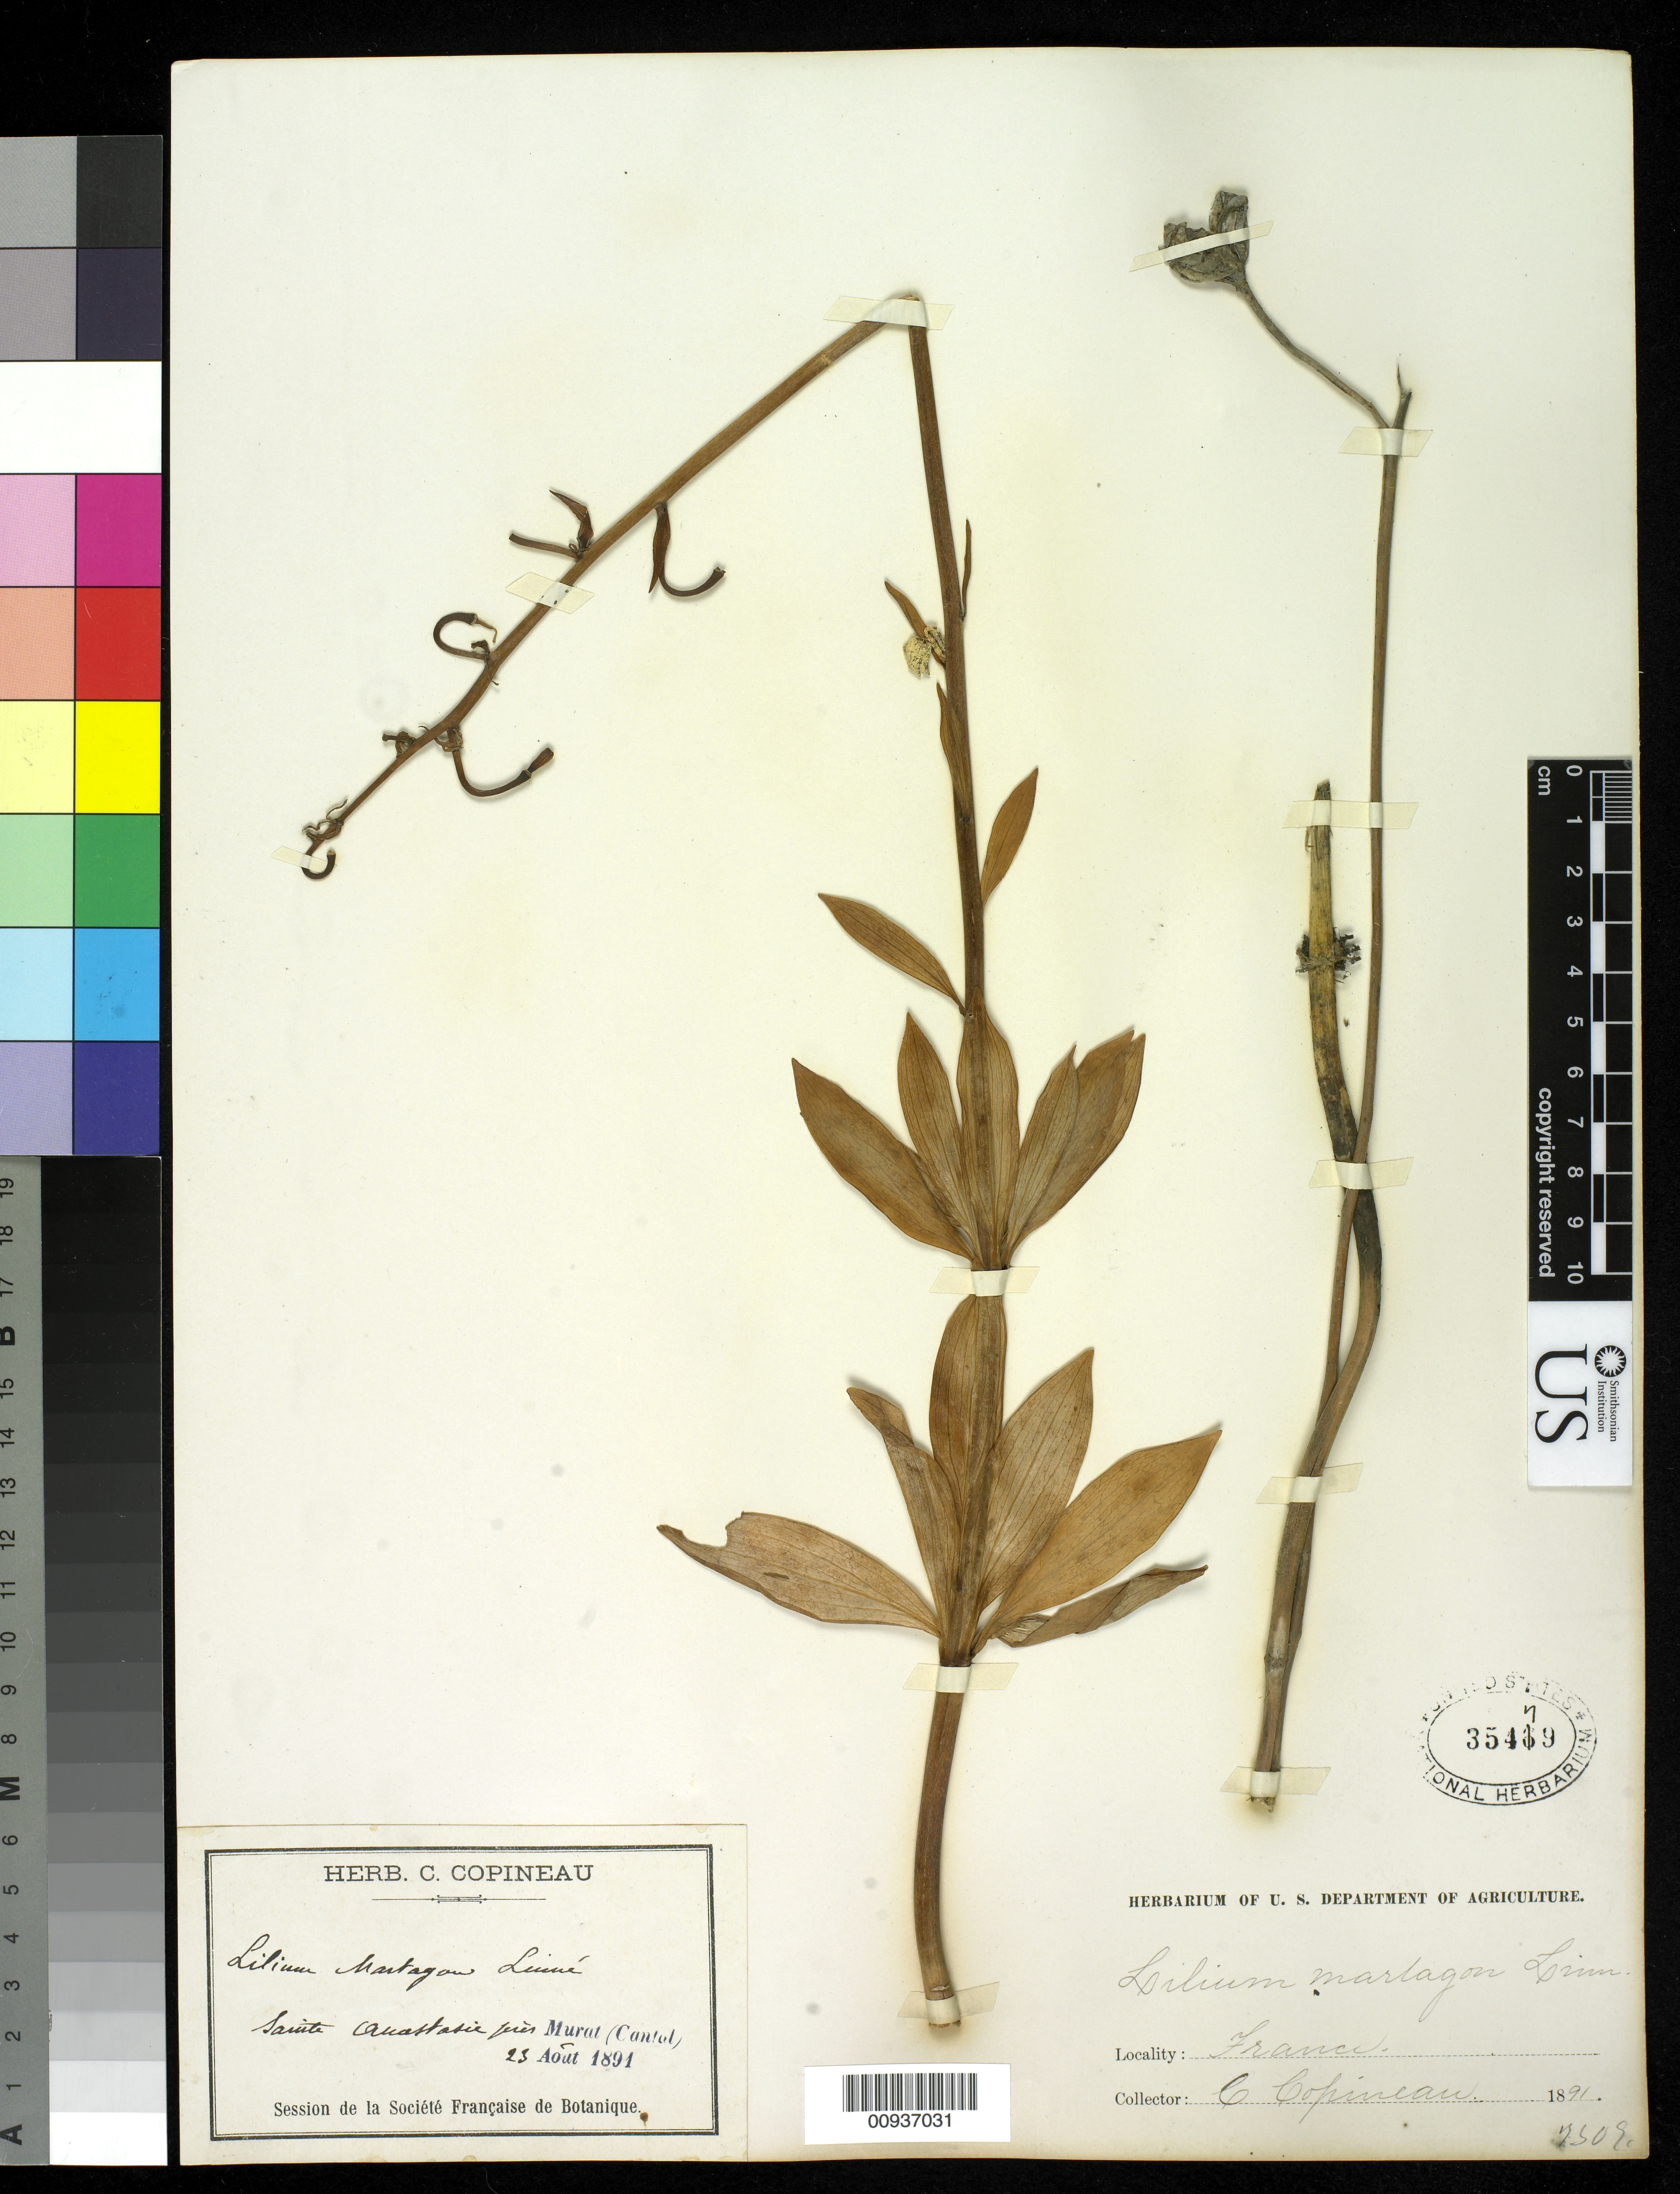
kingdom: Plantae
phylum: Tracheophyta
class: Liliopsida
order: Liliales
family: Liliaceae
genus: Lilium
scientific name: Lilium martagon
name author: L.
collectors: C. Copineau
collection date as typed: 23 Aug 1891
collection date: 1891-08-23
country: France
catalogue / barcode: US 35479